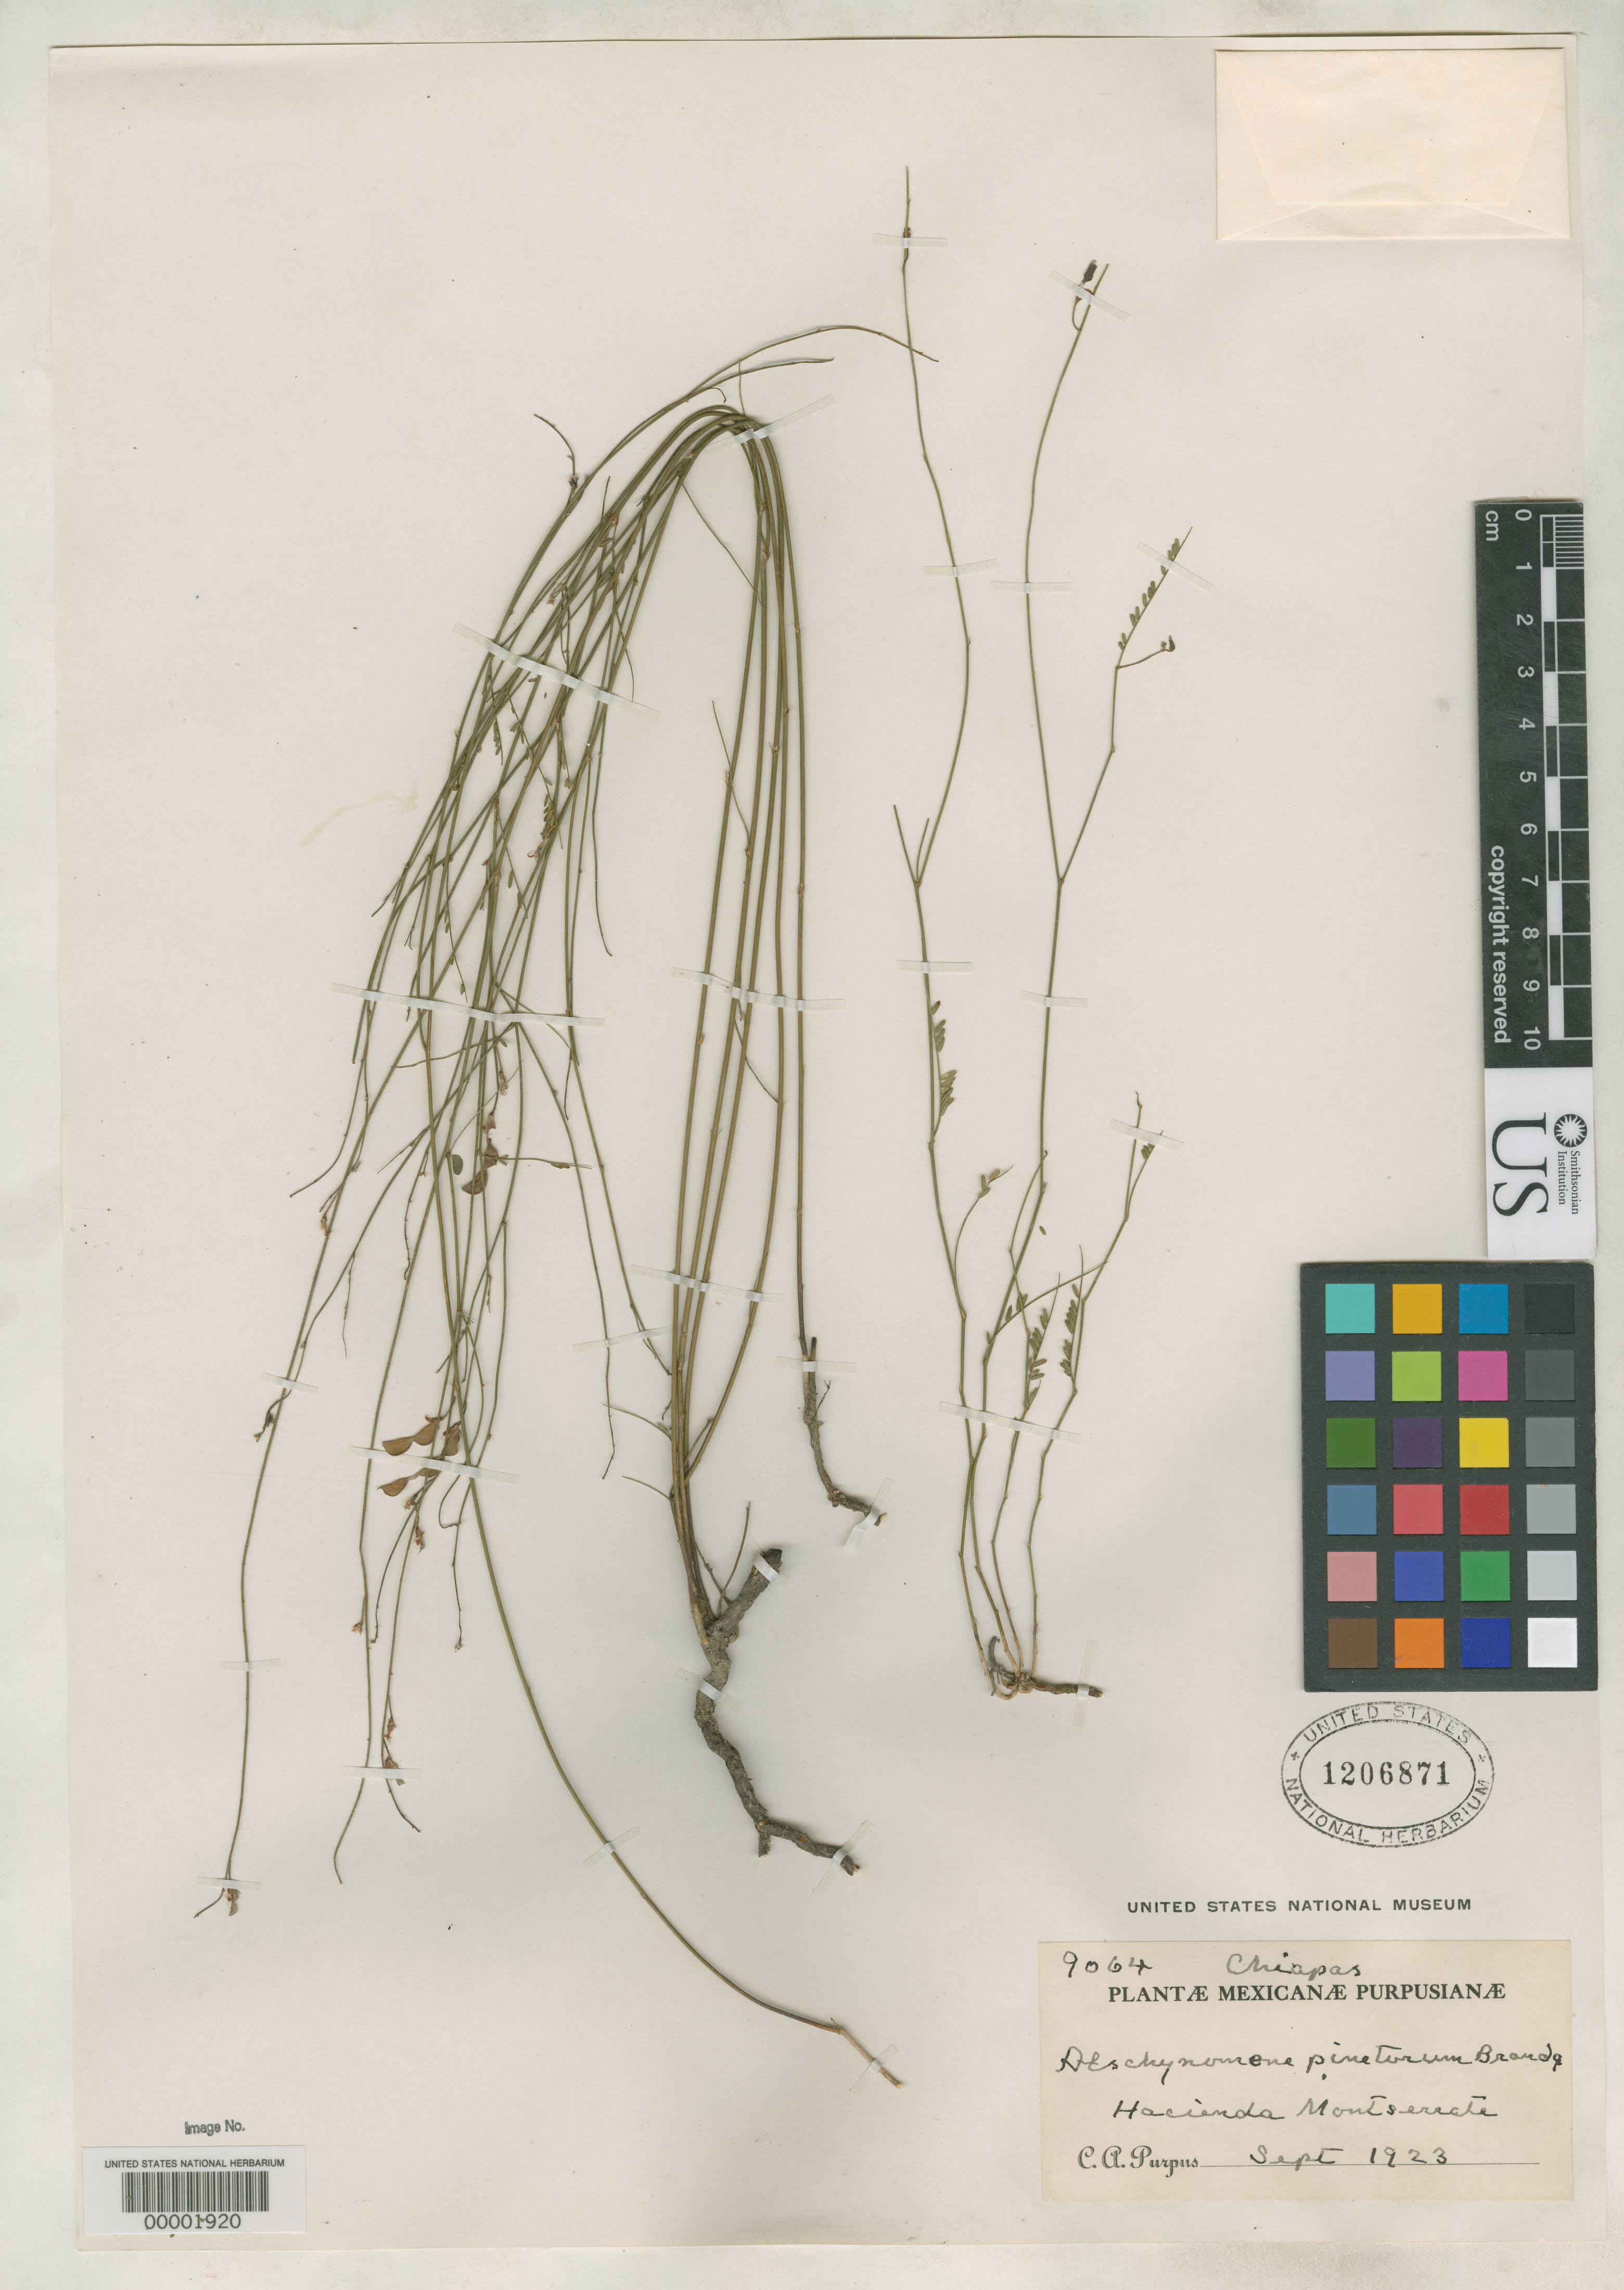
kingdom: Plantae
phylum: Tracheophyta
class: Magnoliopsida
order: Fabales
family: Fabaceae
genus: Aeschynomene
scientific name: Aeschynomene pinetorum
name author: Brandegee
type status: Isotype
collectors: C. A. Purpus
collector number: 9064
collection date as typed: Sep 1923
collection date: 1923-09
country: Mexico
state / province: Chiapas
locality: Hacienda Monserrate.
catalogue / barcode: US 1206871